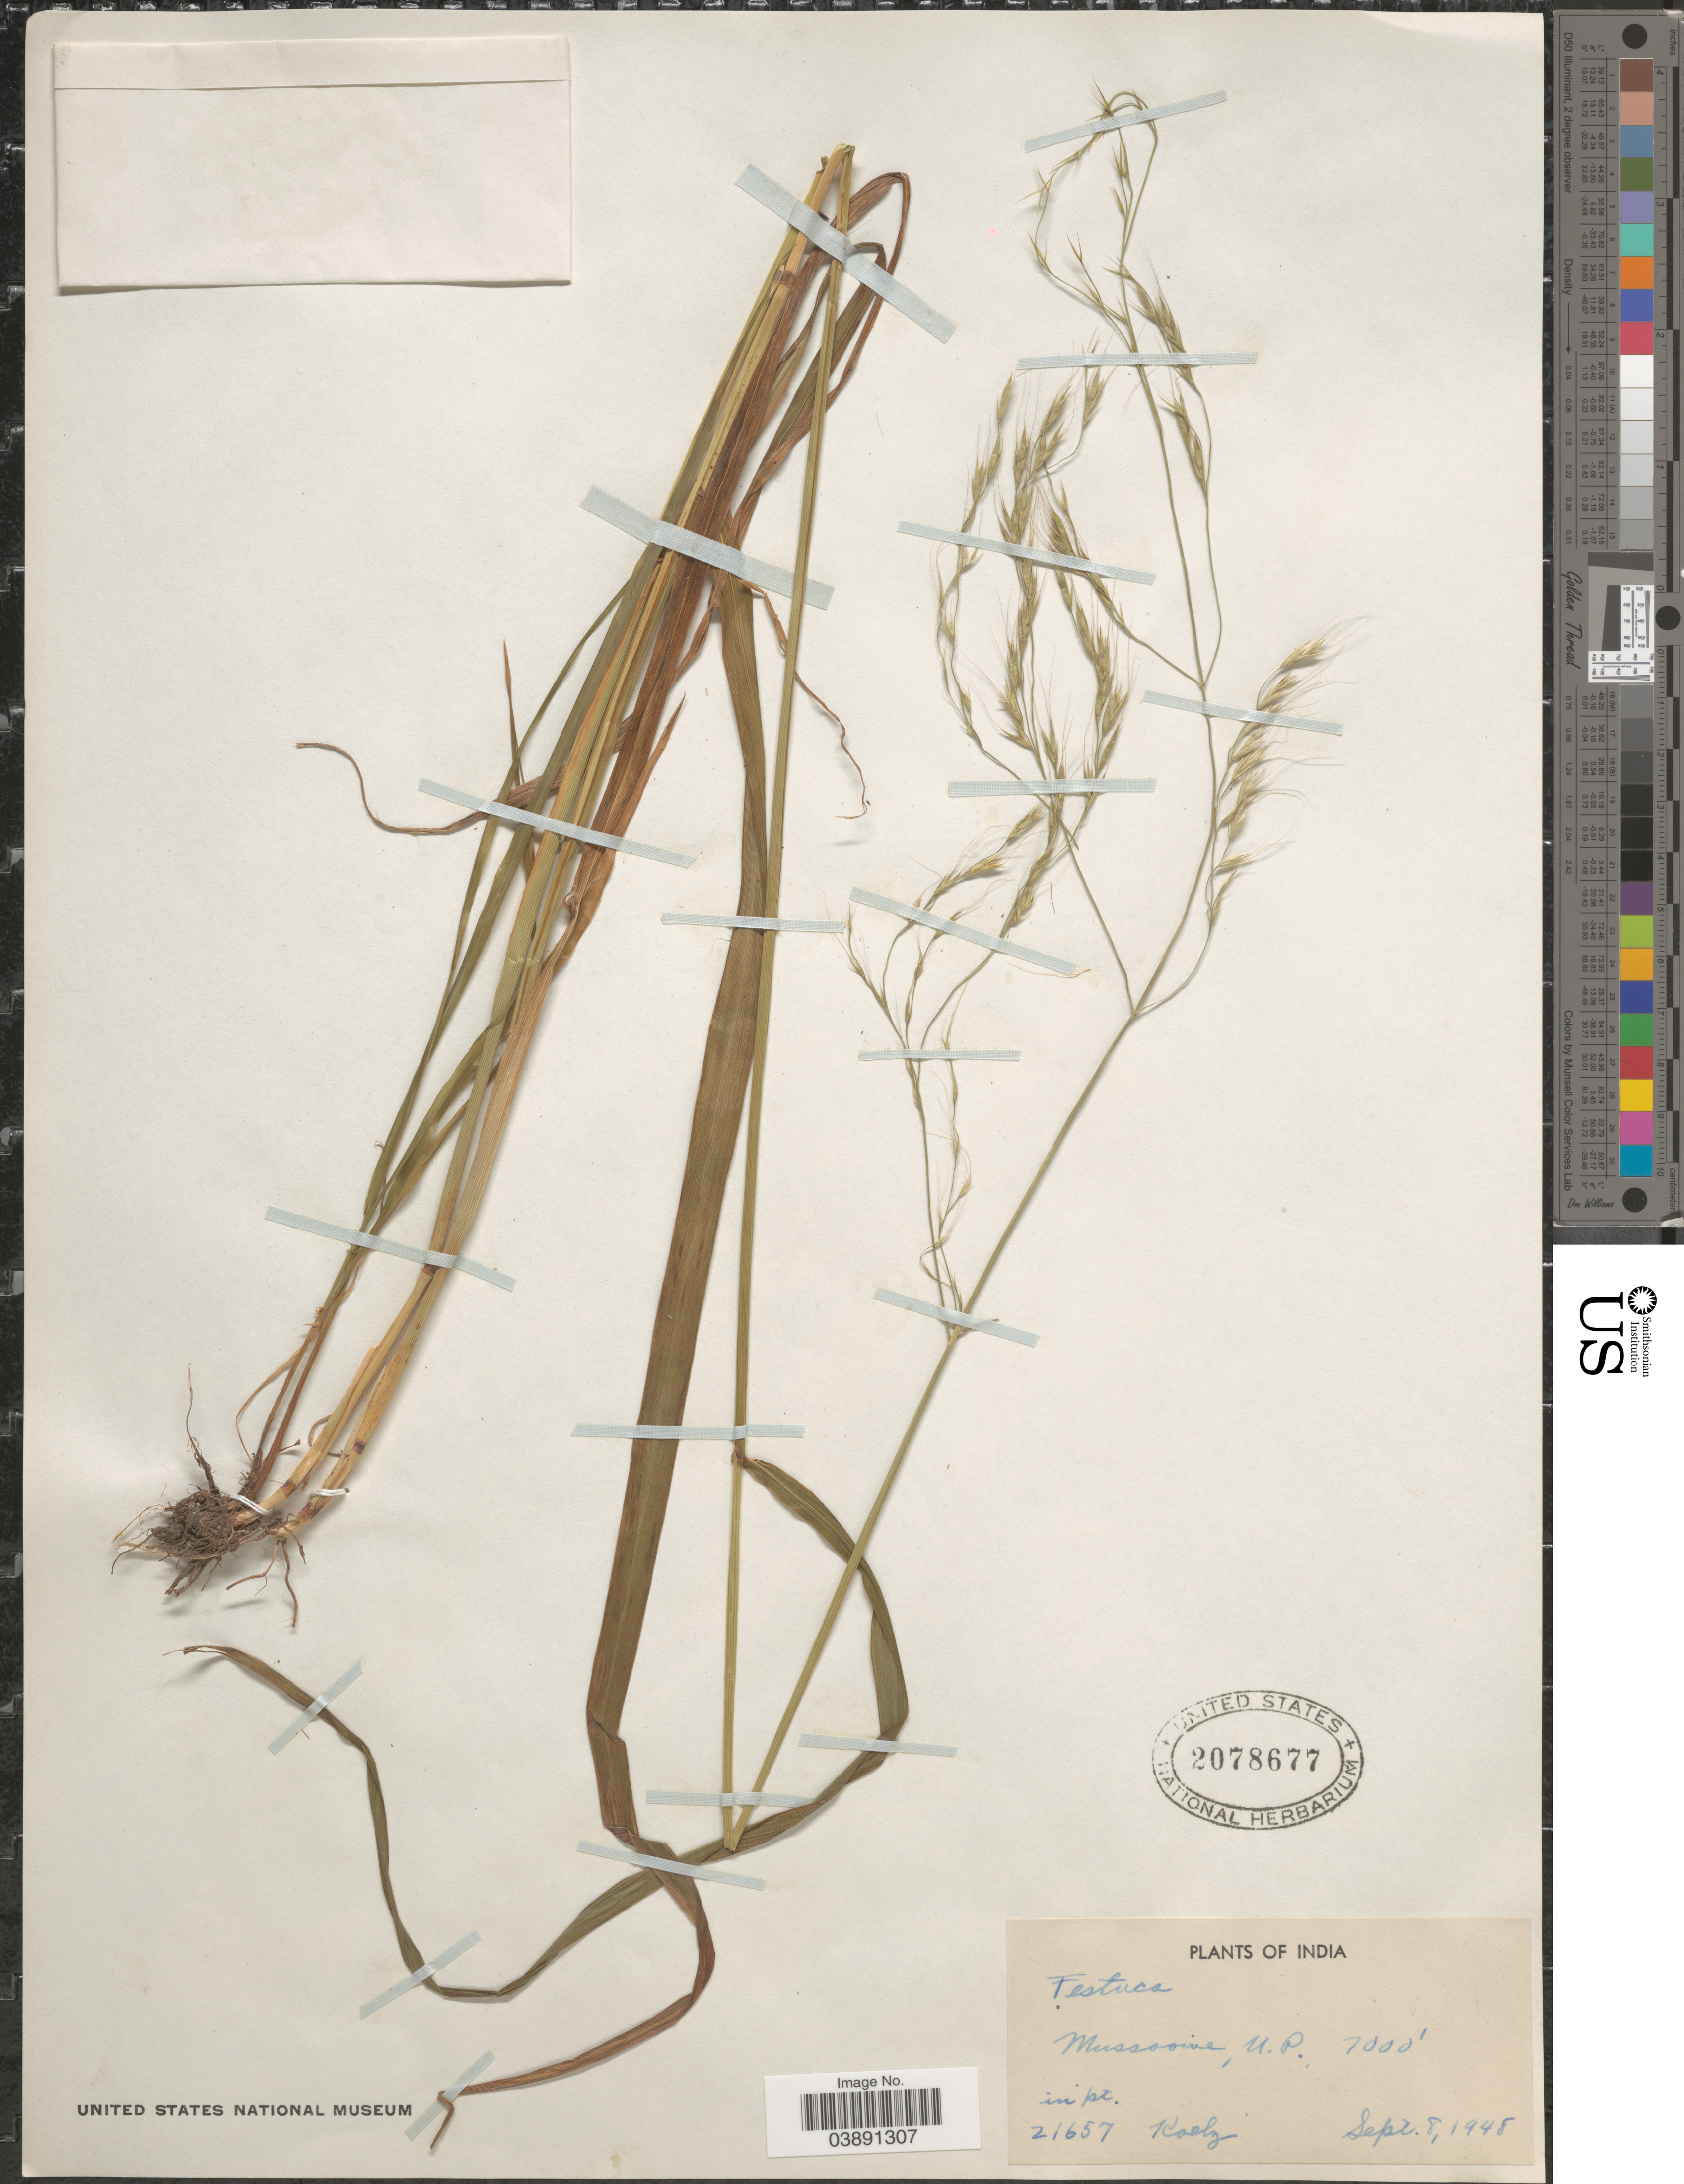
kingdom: Plantae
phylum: Tracheophyta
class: Liliopsida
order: Poales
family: Poaceae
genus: Festuca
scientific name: Festuca sp.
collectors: Koelz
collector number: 21657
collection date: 1948-09-08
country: India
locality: Mussoorrie, N. P.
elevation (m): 2134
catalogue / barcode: US 2078677